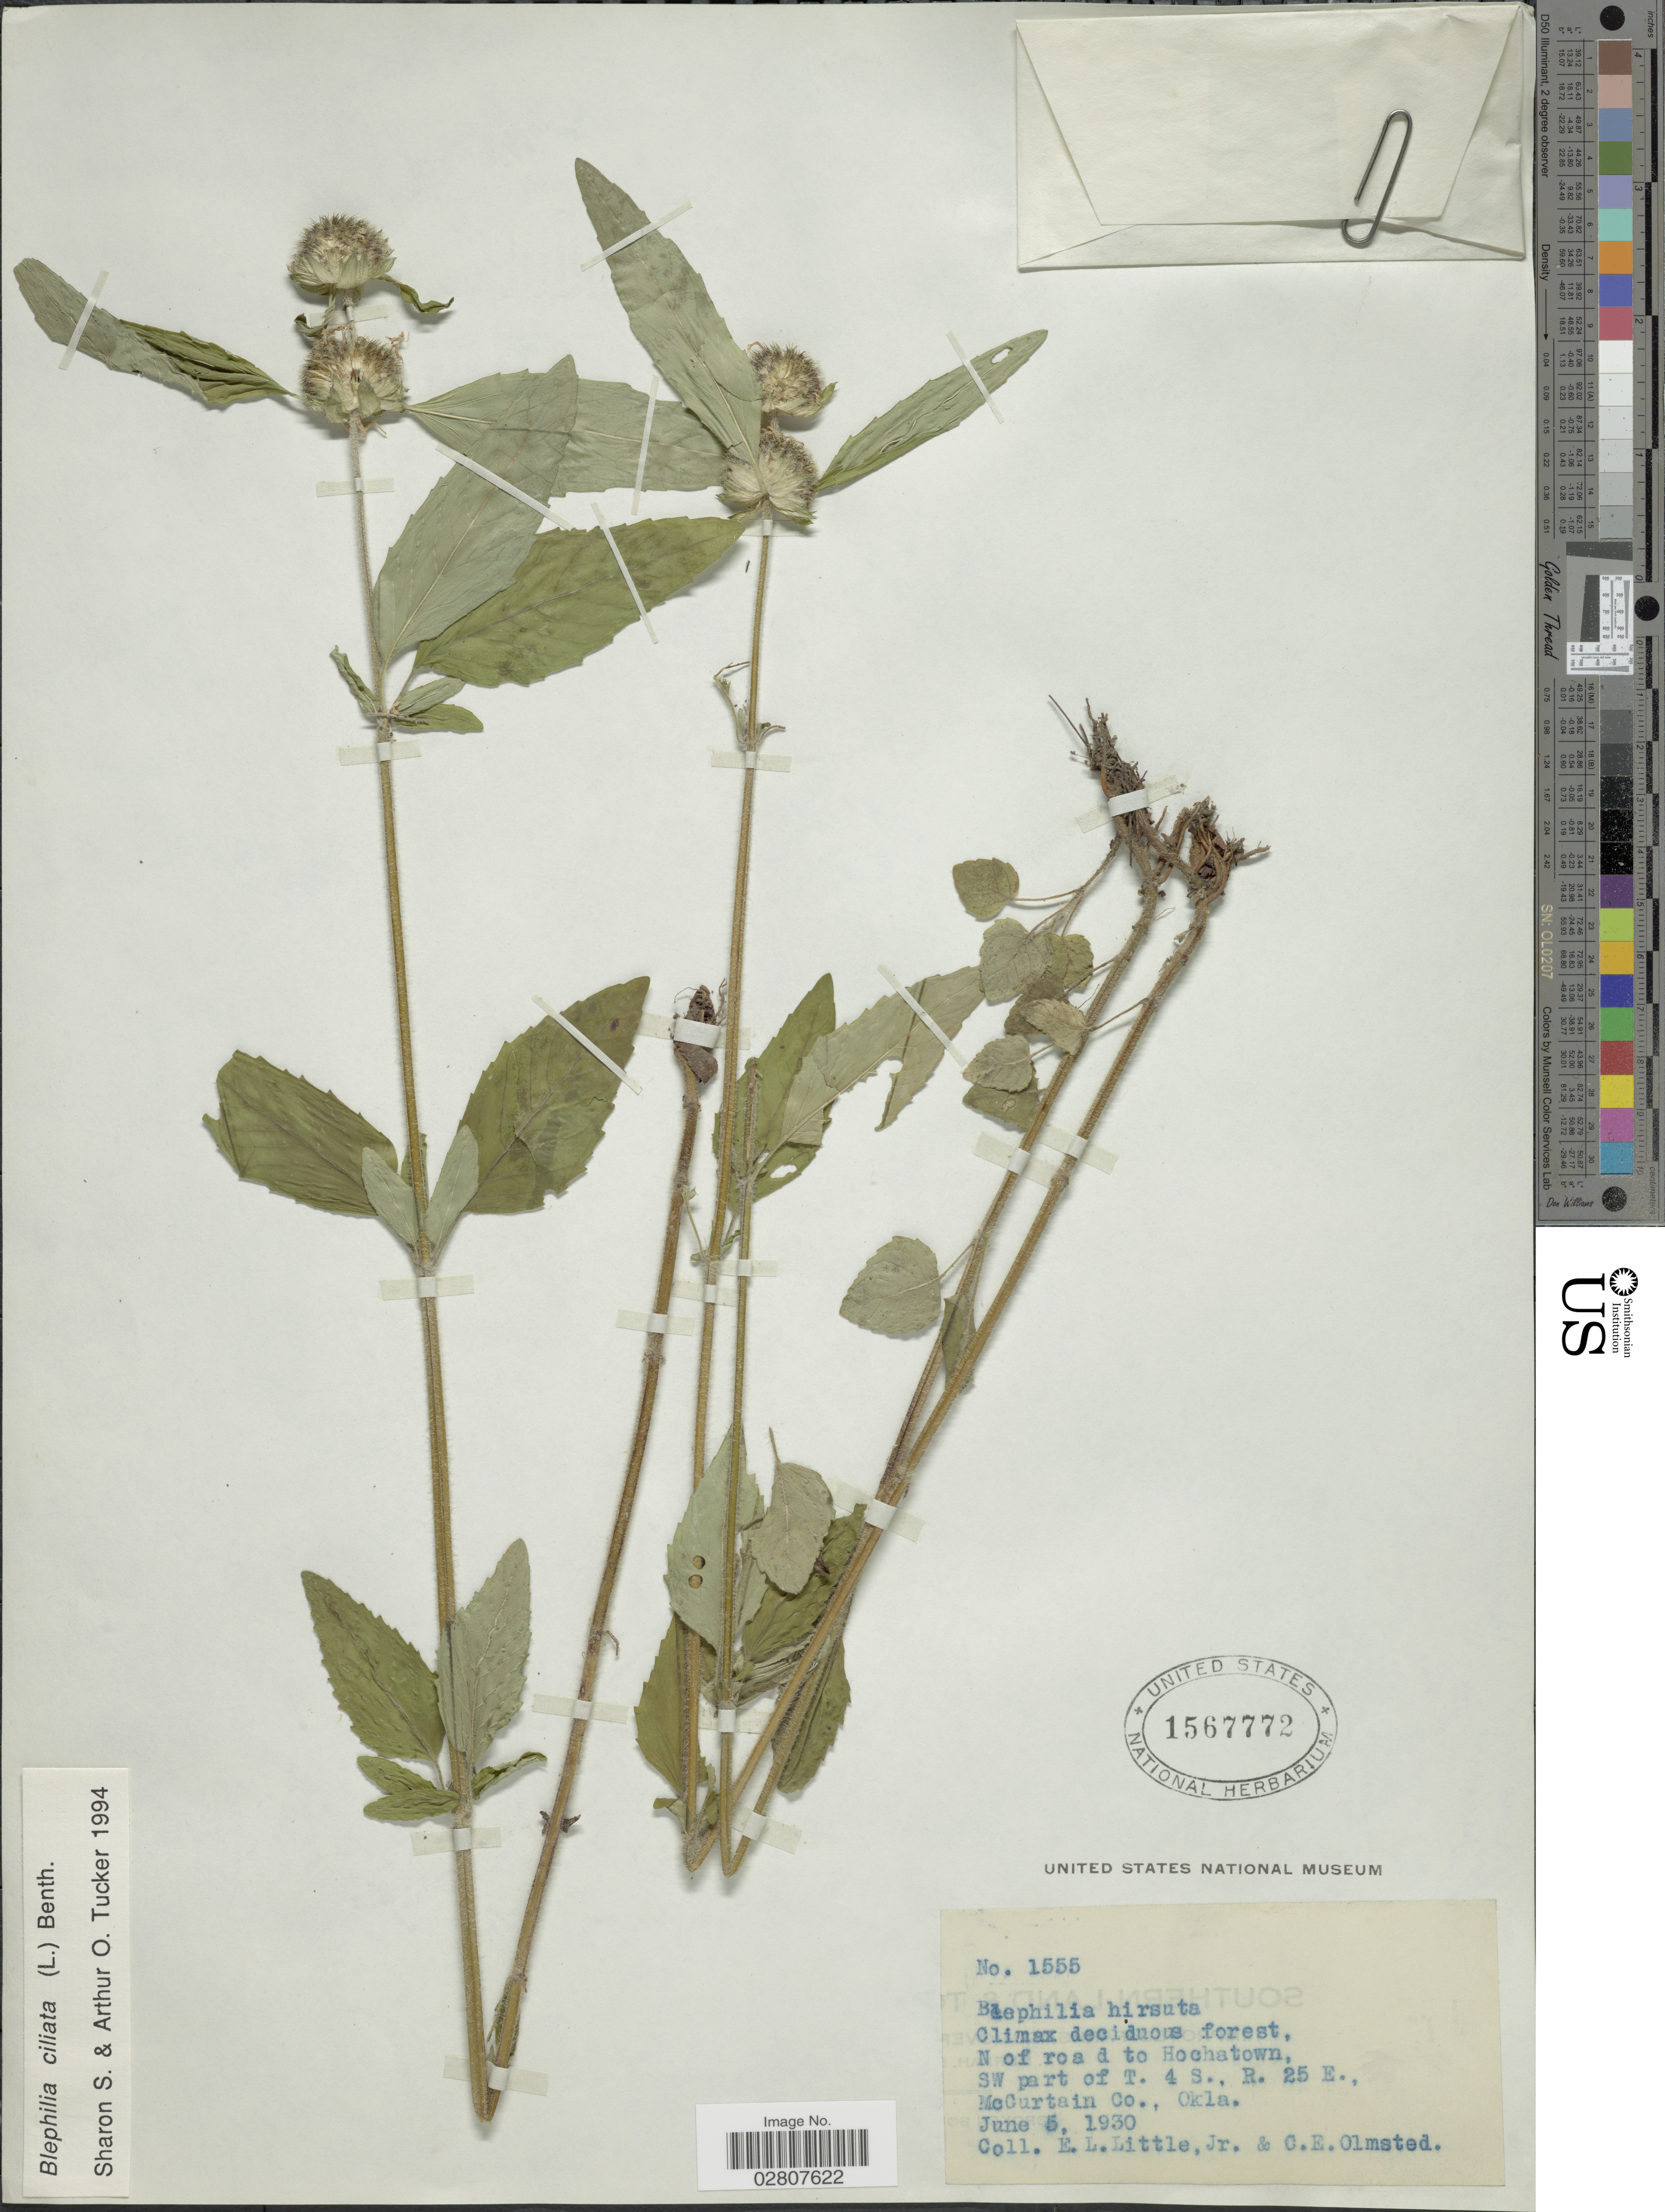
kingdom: Plantae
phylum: Tracheophyta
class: Magnoliopsida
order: Lamiales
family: Lamiaceae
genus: Blephilia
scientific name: Blephilia ciliata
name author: (L.) Raf. ex Benth.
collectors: E. L. Little & C. Olmsted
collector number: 1555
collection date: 1930-06-05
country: United States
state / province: Oklahoma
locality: N of road to Hochatown, SW part of T. 4 S., R. 25 E., McCurtain Co.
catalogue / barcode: US 1567772